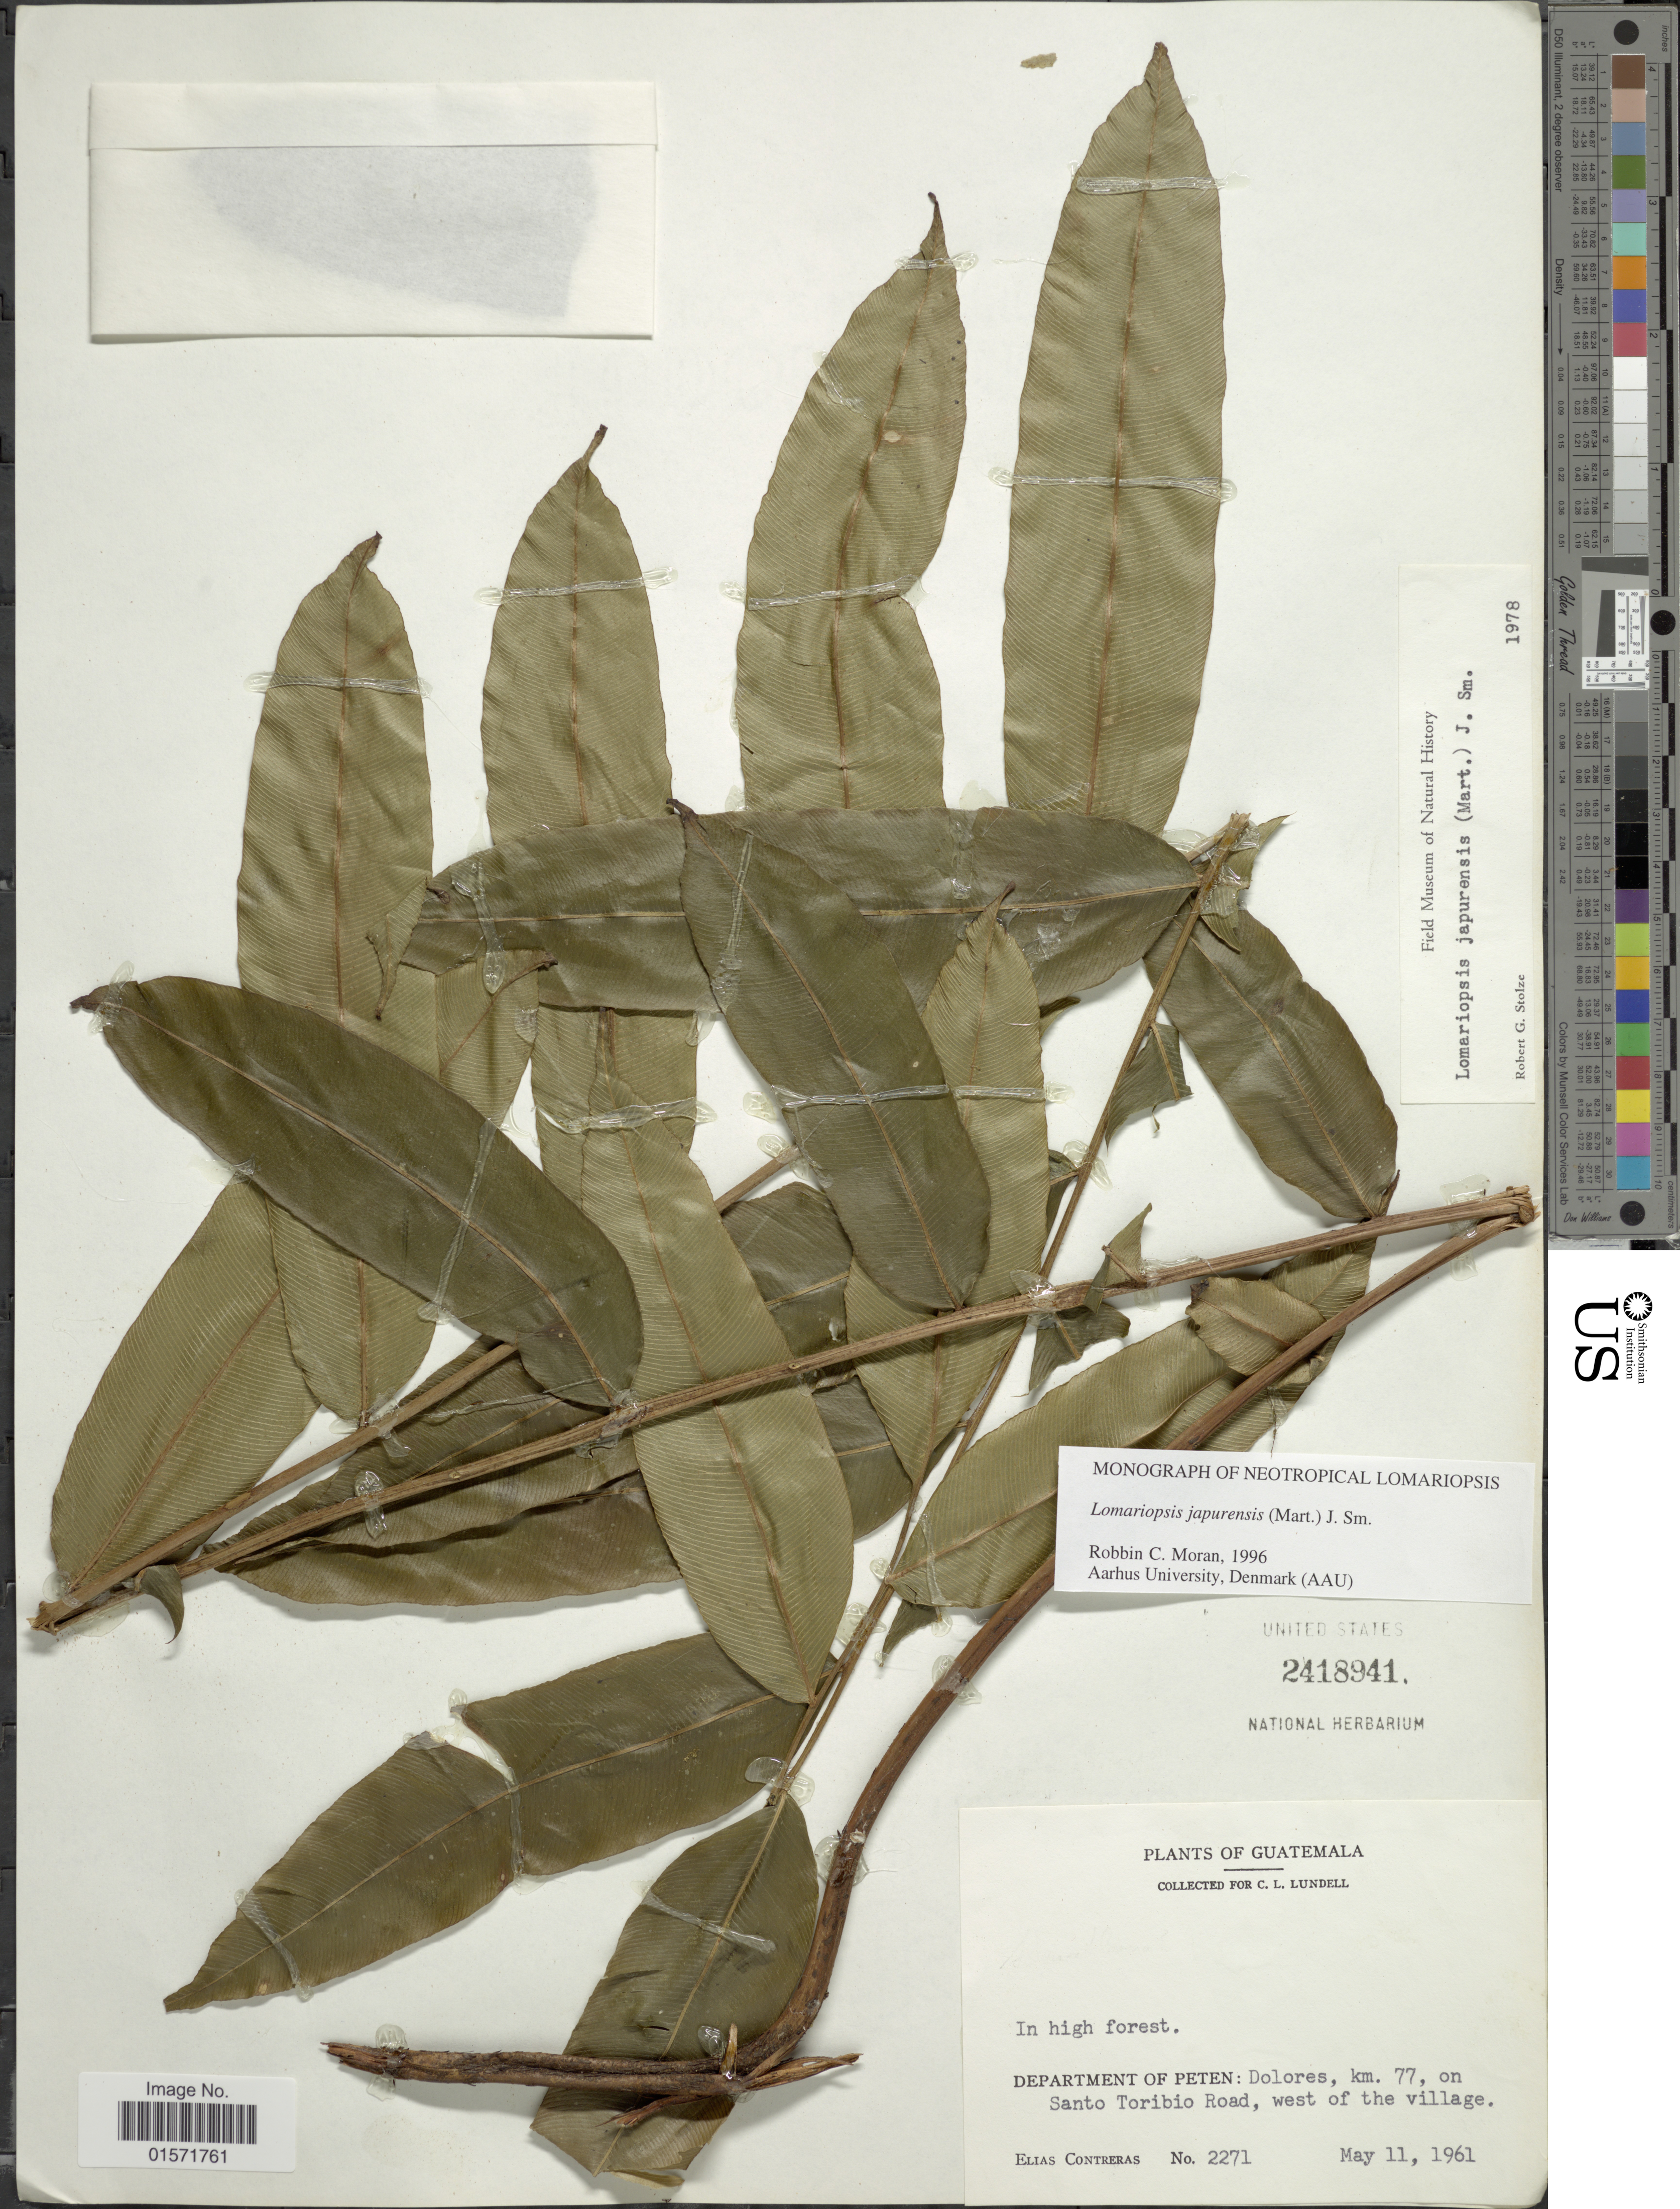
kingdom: Plantae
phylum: Tracheophyta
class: Polypodiopsida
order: Polypodiales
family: Lomariopsidaceae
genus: Lomariopsis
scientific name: Lomariopsis japurensis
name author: (Mart.) J. Sm.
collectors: E. Conteras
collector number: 2271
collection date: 1961-05-11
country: Guatemala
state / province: El Petén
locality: Dolores, km. 77, on Santo Toribio Road, west of the village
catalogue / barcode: US 2418941